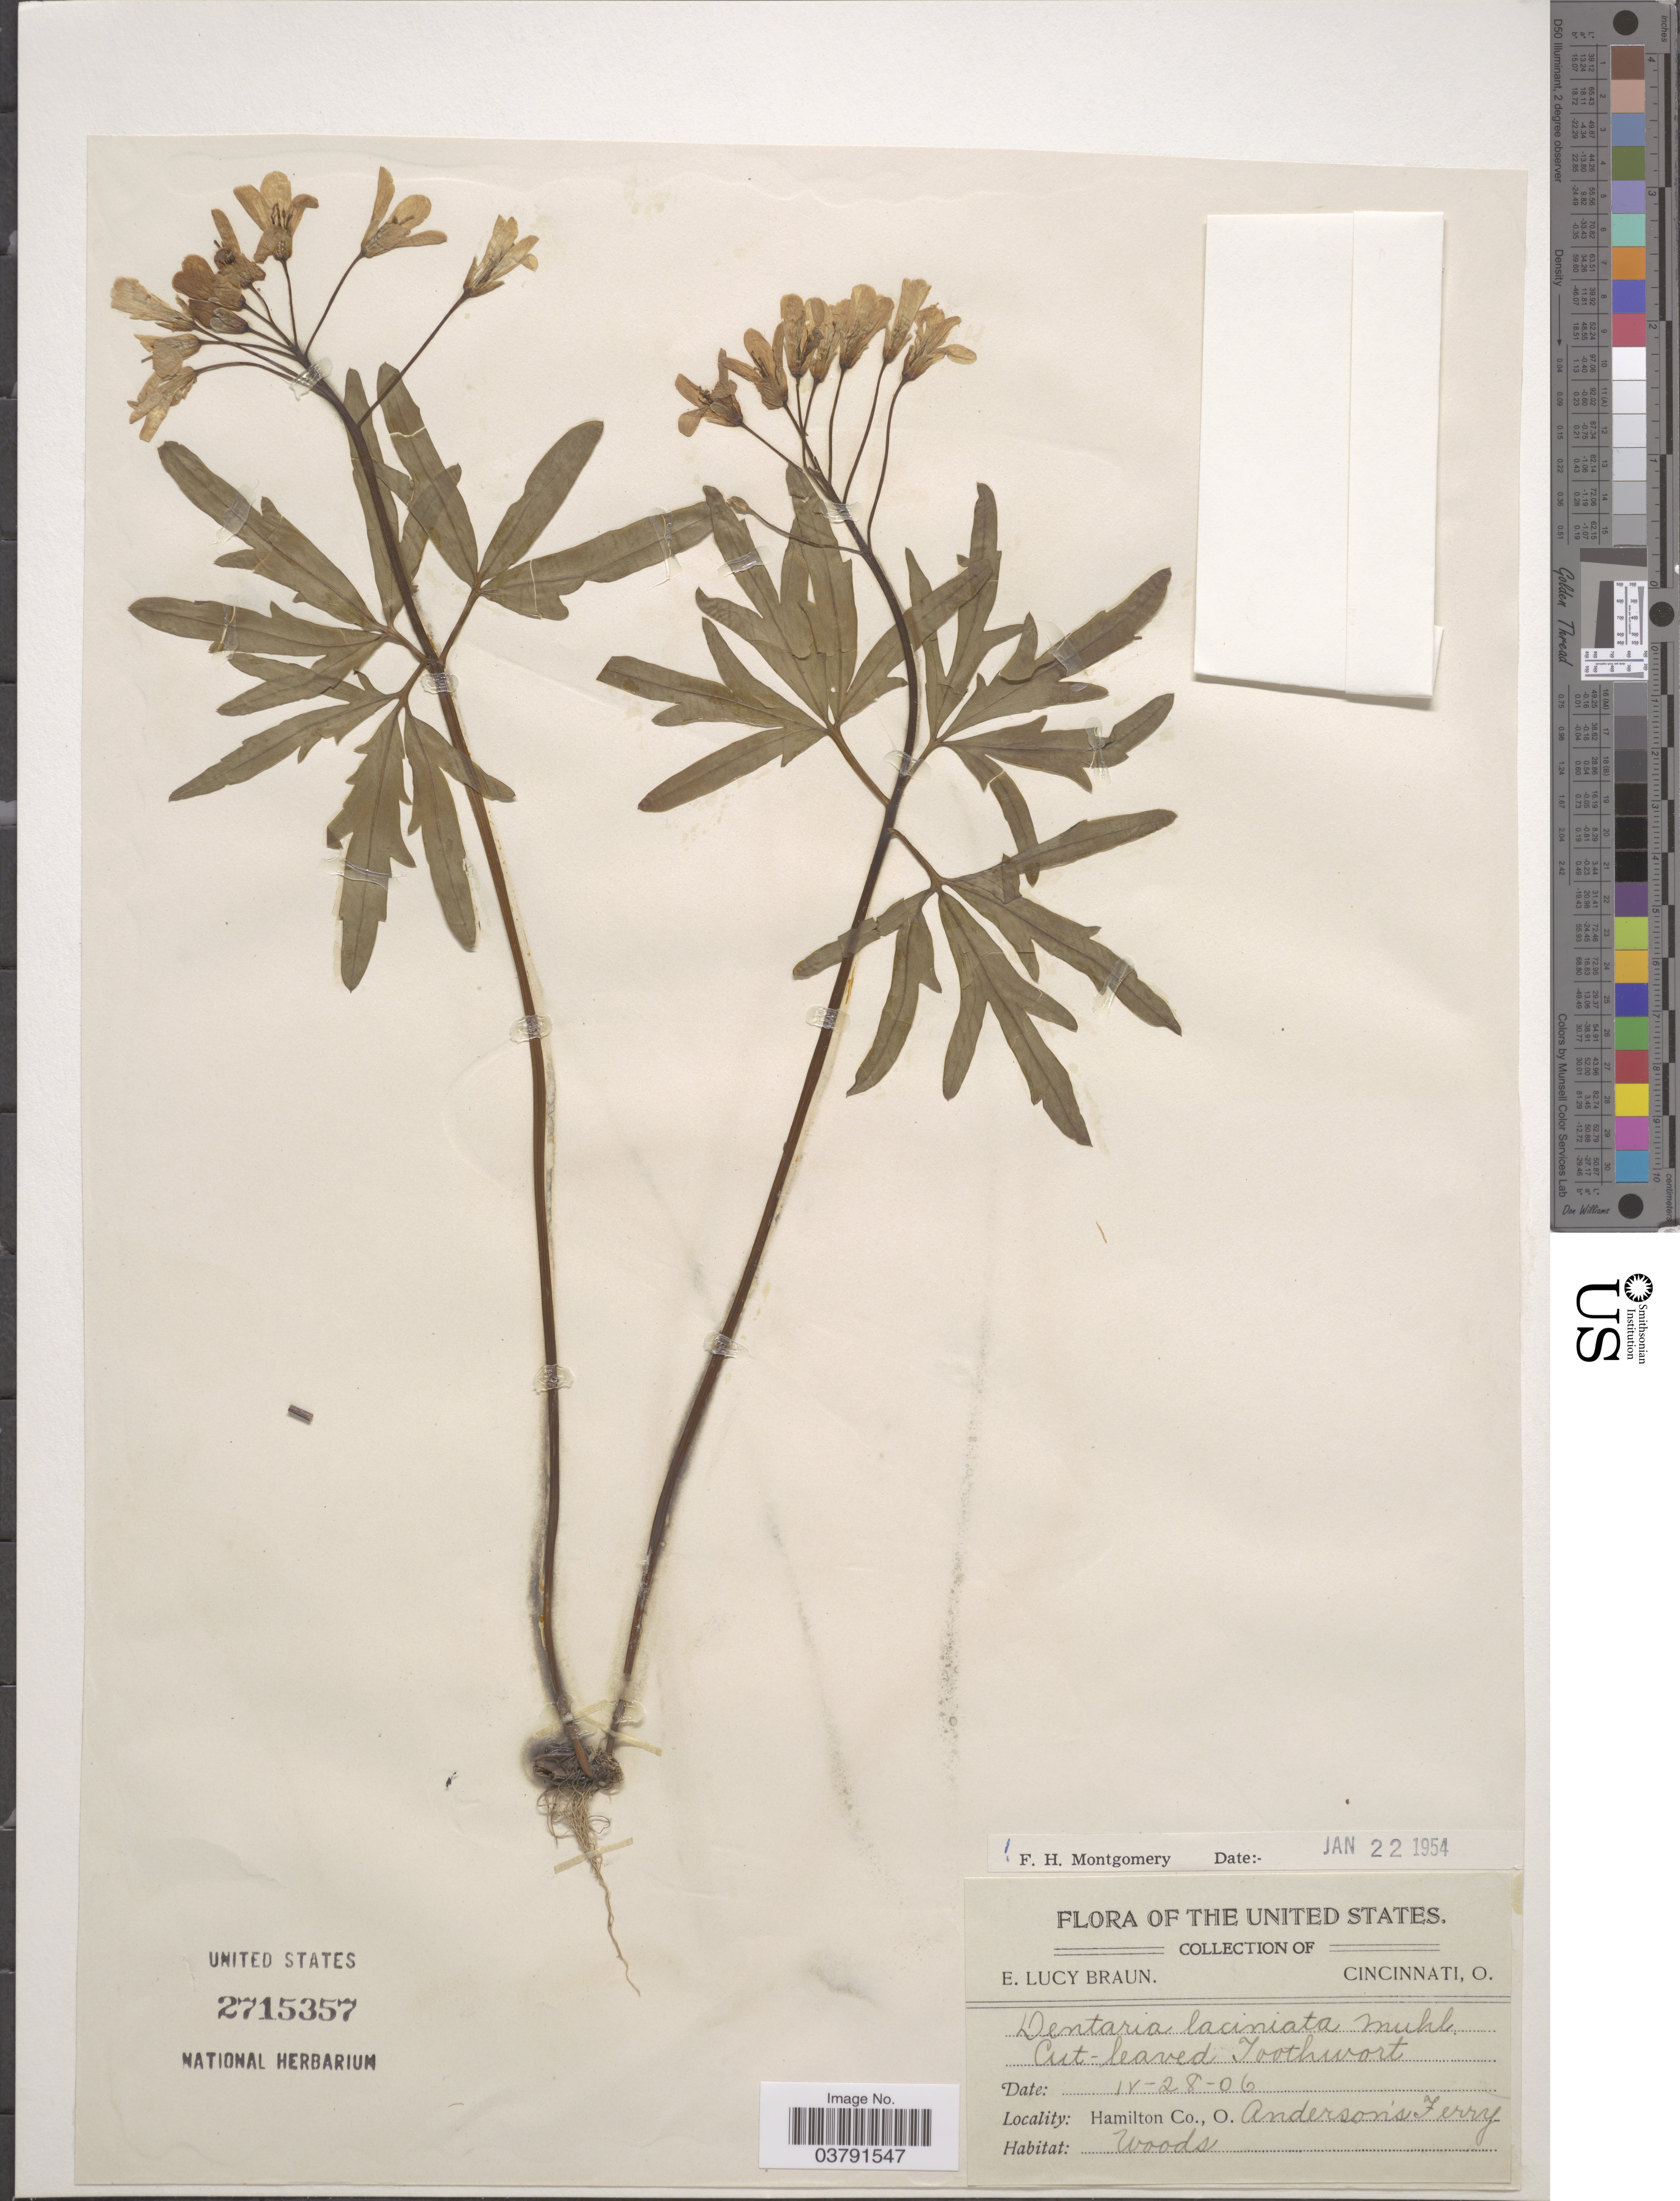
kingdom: Plantae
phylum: Tracheophyta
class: Magnoliopsida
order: Brassicales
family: Brassicaceae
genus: Dentaria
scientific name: Dentaria laciniata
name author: Muhl.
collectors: E. L. Braun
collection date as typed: Transcribed d/m/y: 28/4/6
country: United States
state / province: Ohio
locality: Hamilton Co., Anderson's Ferry.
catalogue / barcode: US 2715357